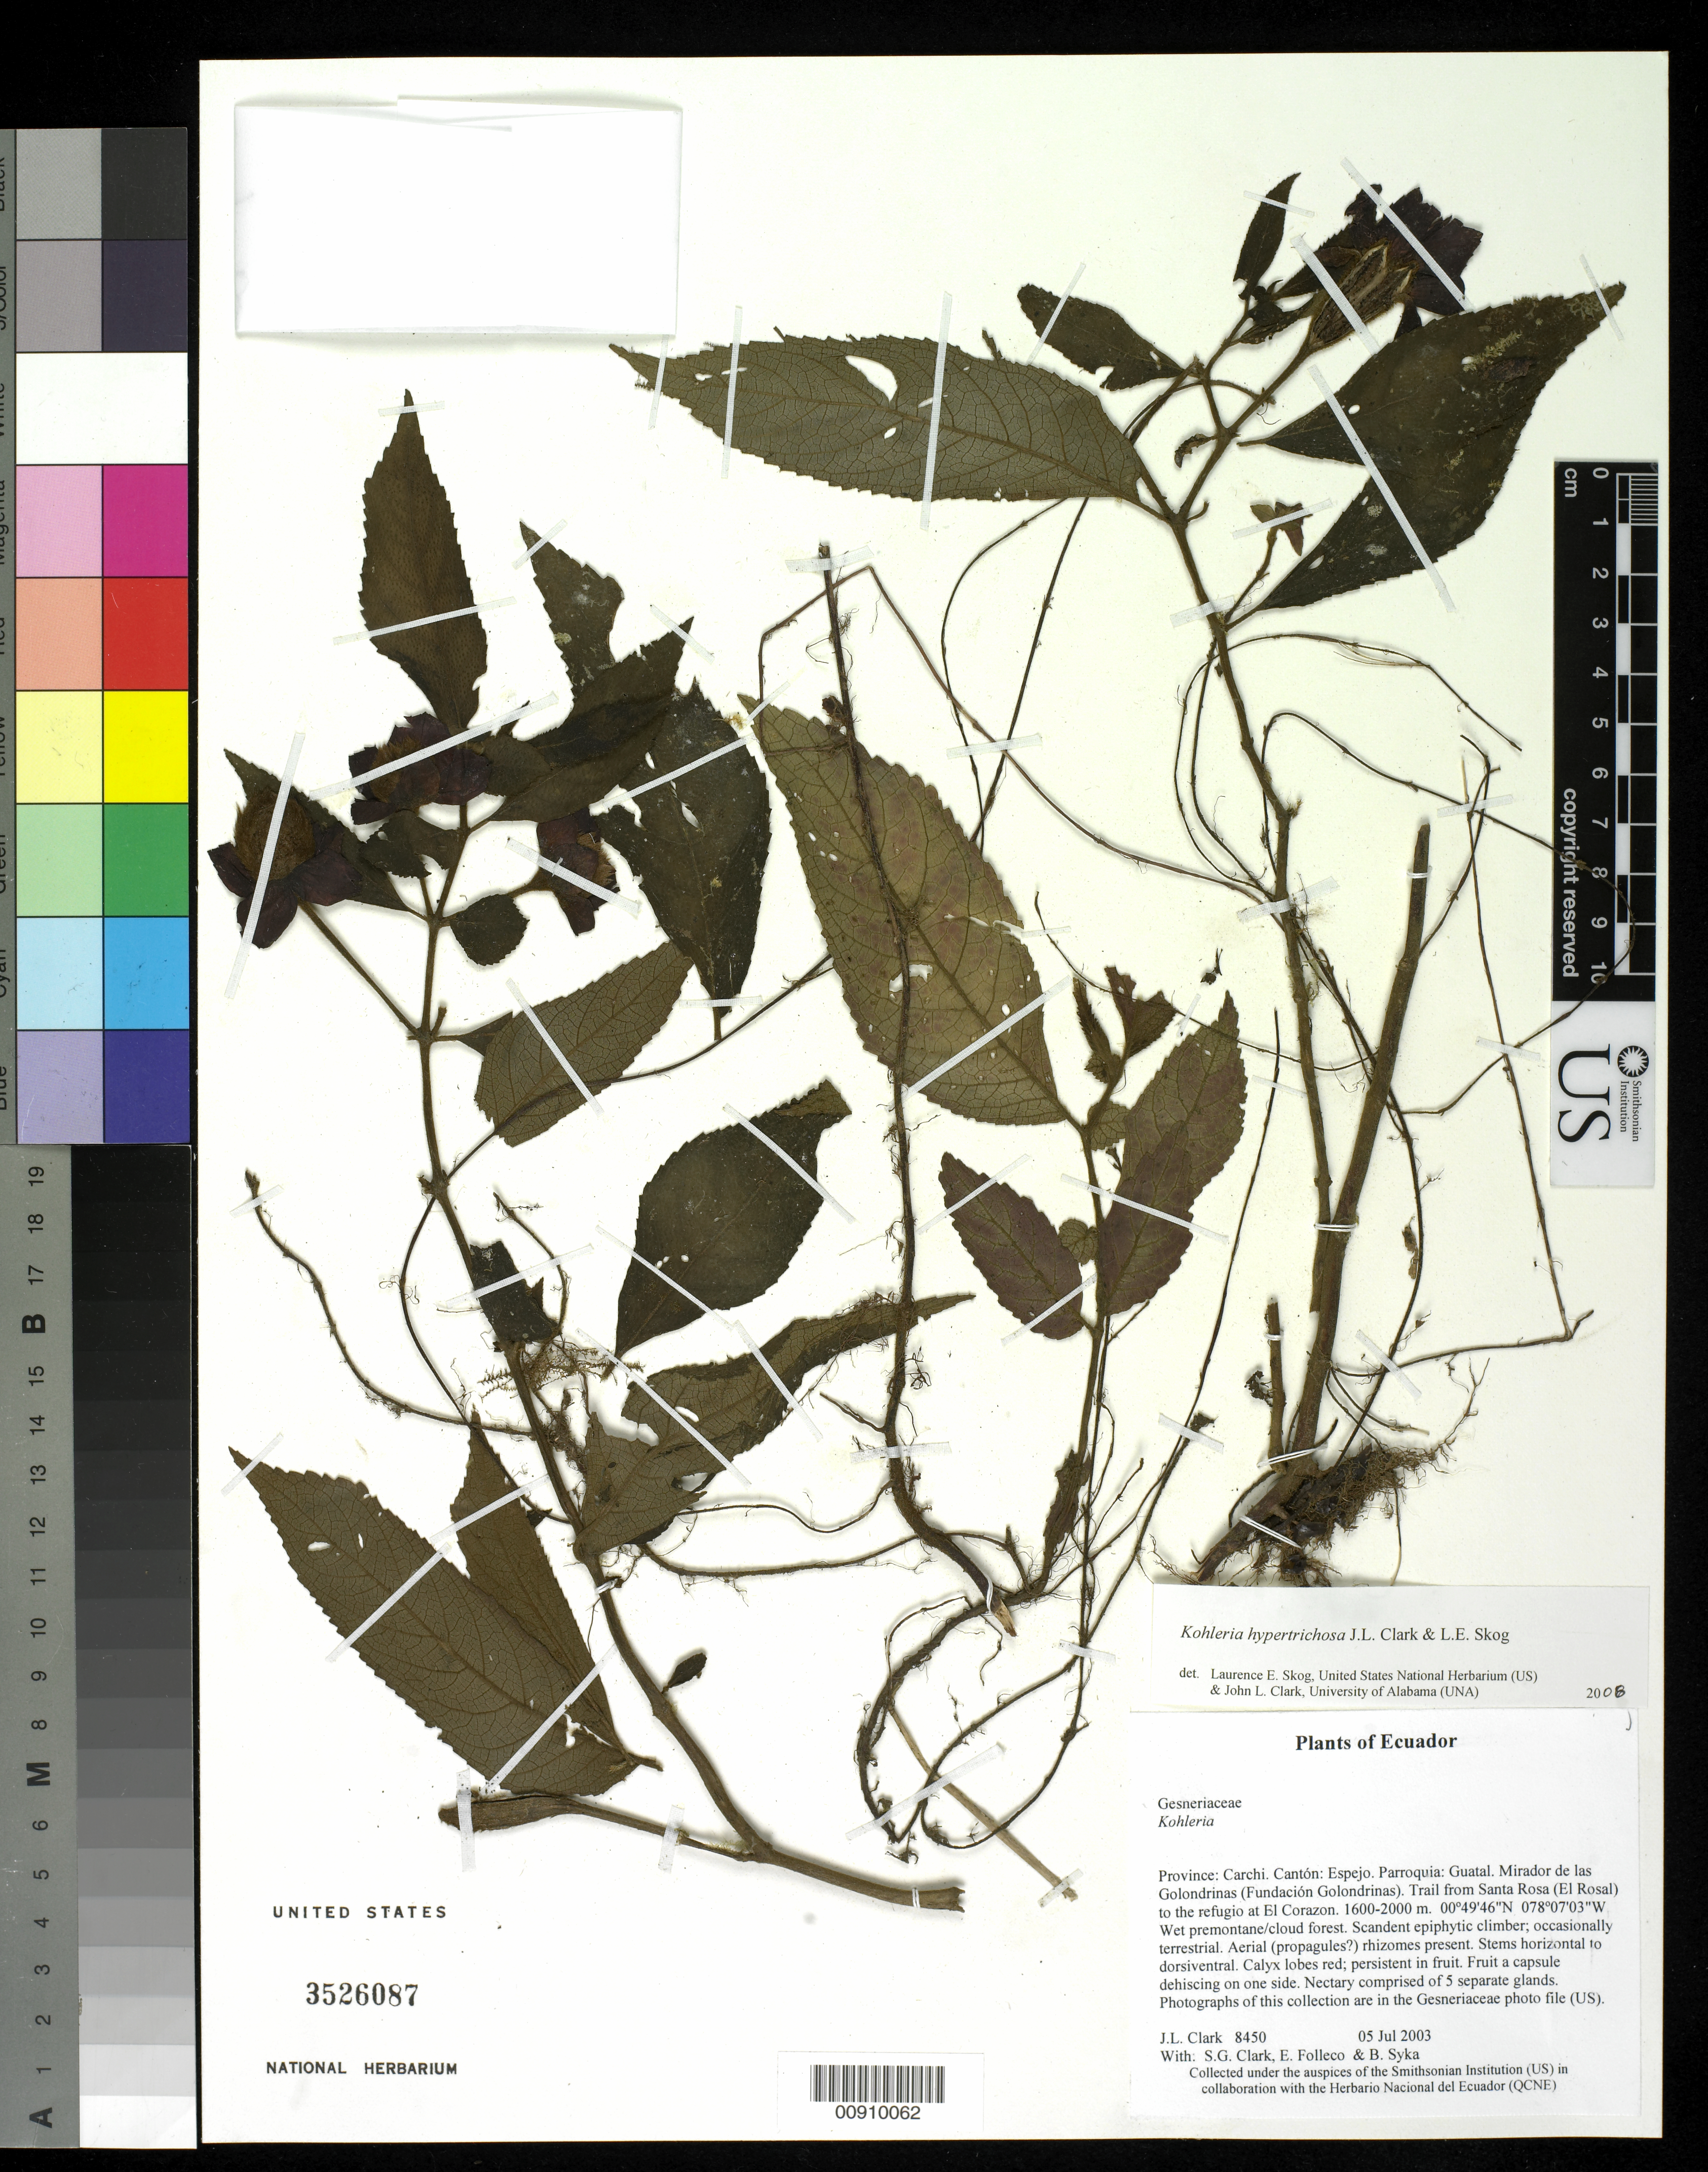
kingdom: Plantae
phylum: Tracheophyta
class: Magnoliopsida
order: Lamiales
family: Gesneriaceae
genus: Kohleria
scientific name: Kohleria hypertrichosa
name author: J.L. Clark & L.E. Skog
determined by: Clark, J. L.; Skog, Laurence E.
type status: Isotype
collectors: J. L. Clark, S. G. Clark, E. Folleco & B. Syka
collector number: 8450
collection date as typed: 05 Jul 2003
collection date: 2003-07-05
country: Ecuador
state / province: Carchi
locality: Province: Carchi. Cantón: Espejo. Parroquia: Guatal. Mirador de las Golondrinas (Fundación Golondrinas). Trail from Santa Rosa (El Rosal) to the refugio at El Corazon.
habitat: Wet premontane/cloud forest.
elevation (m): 1600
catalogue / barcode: US 3526087